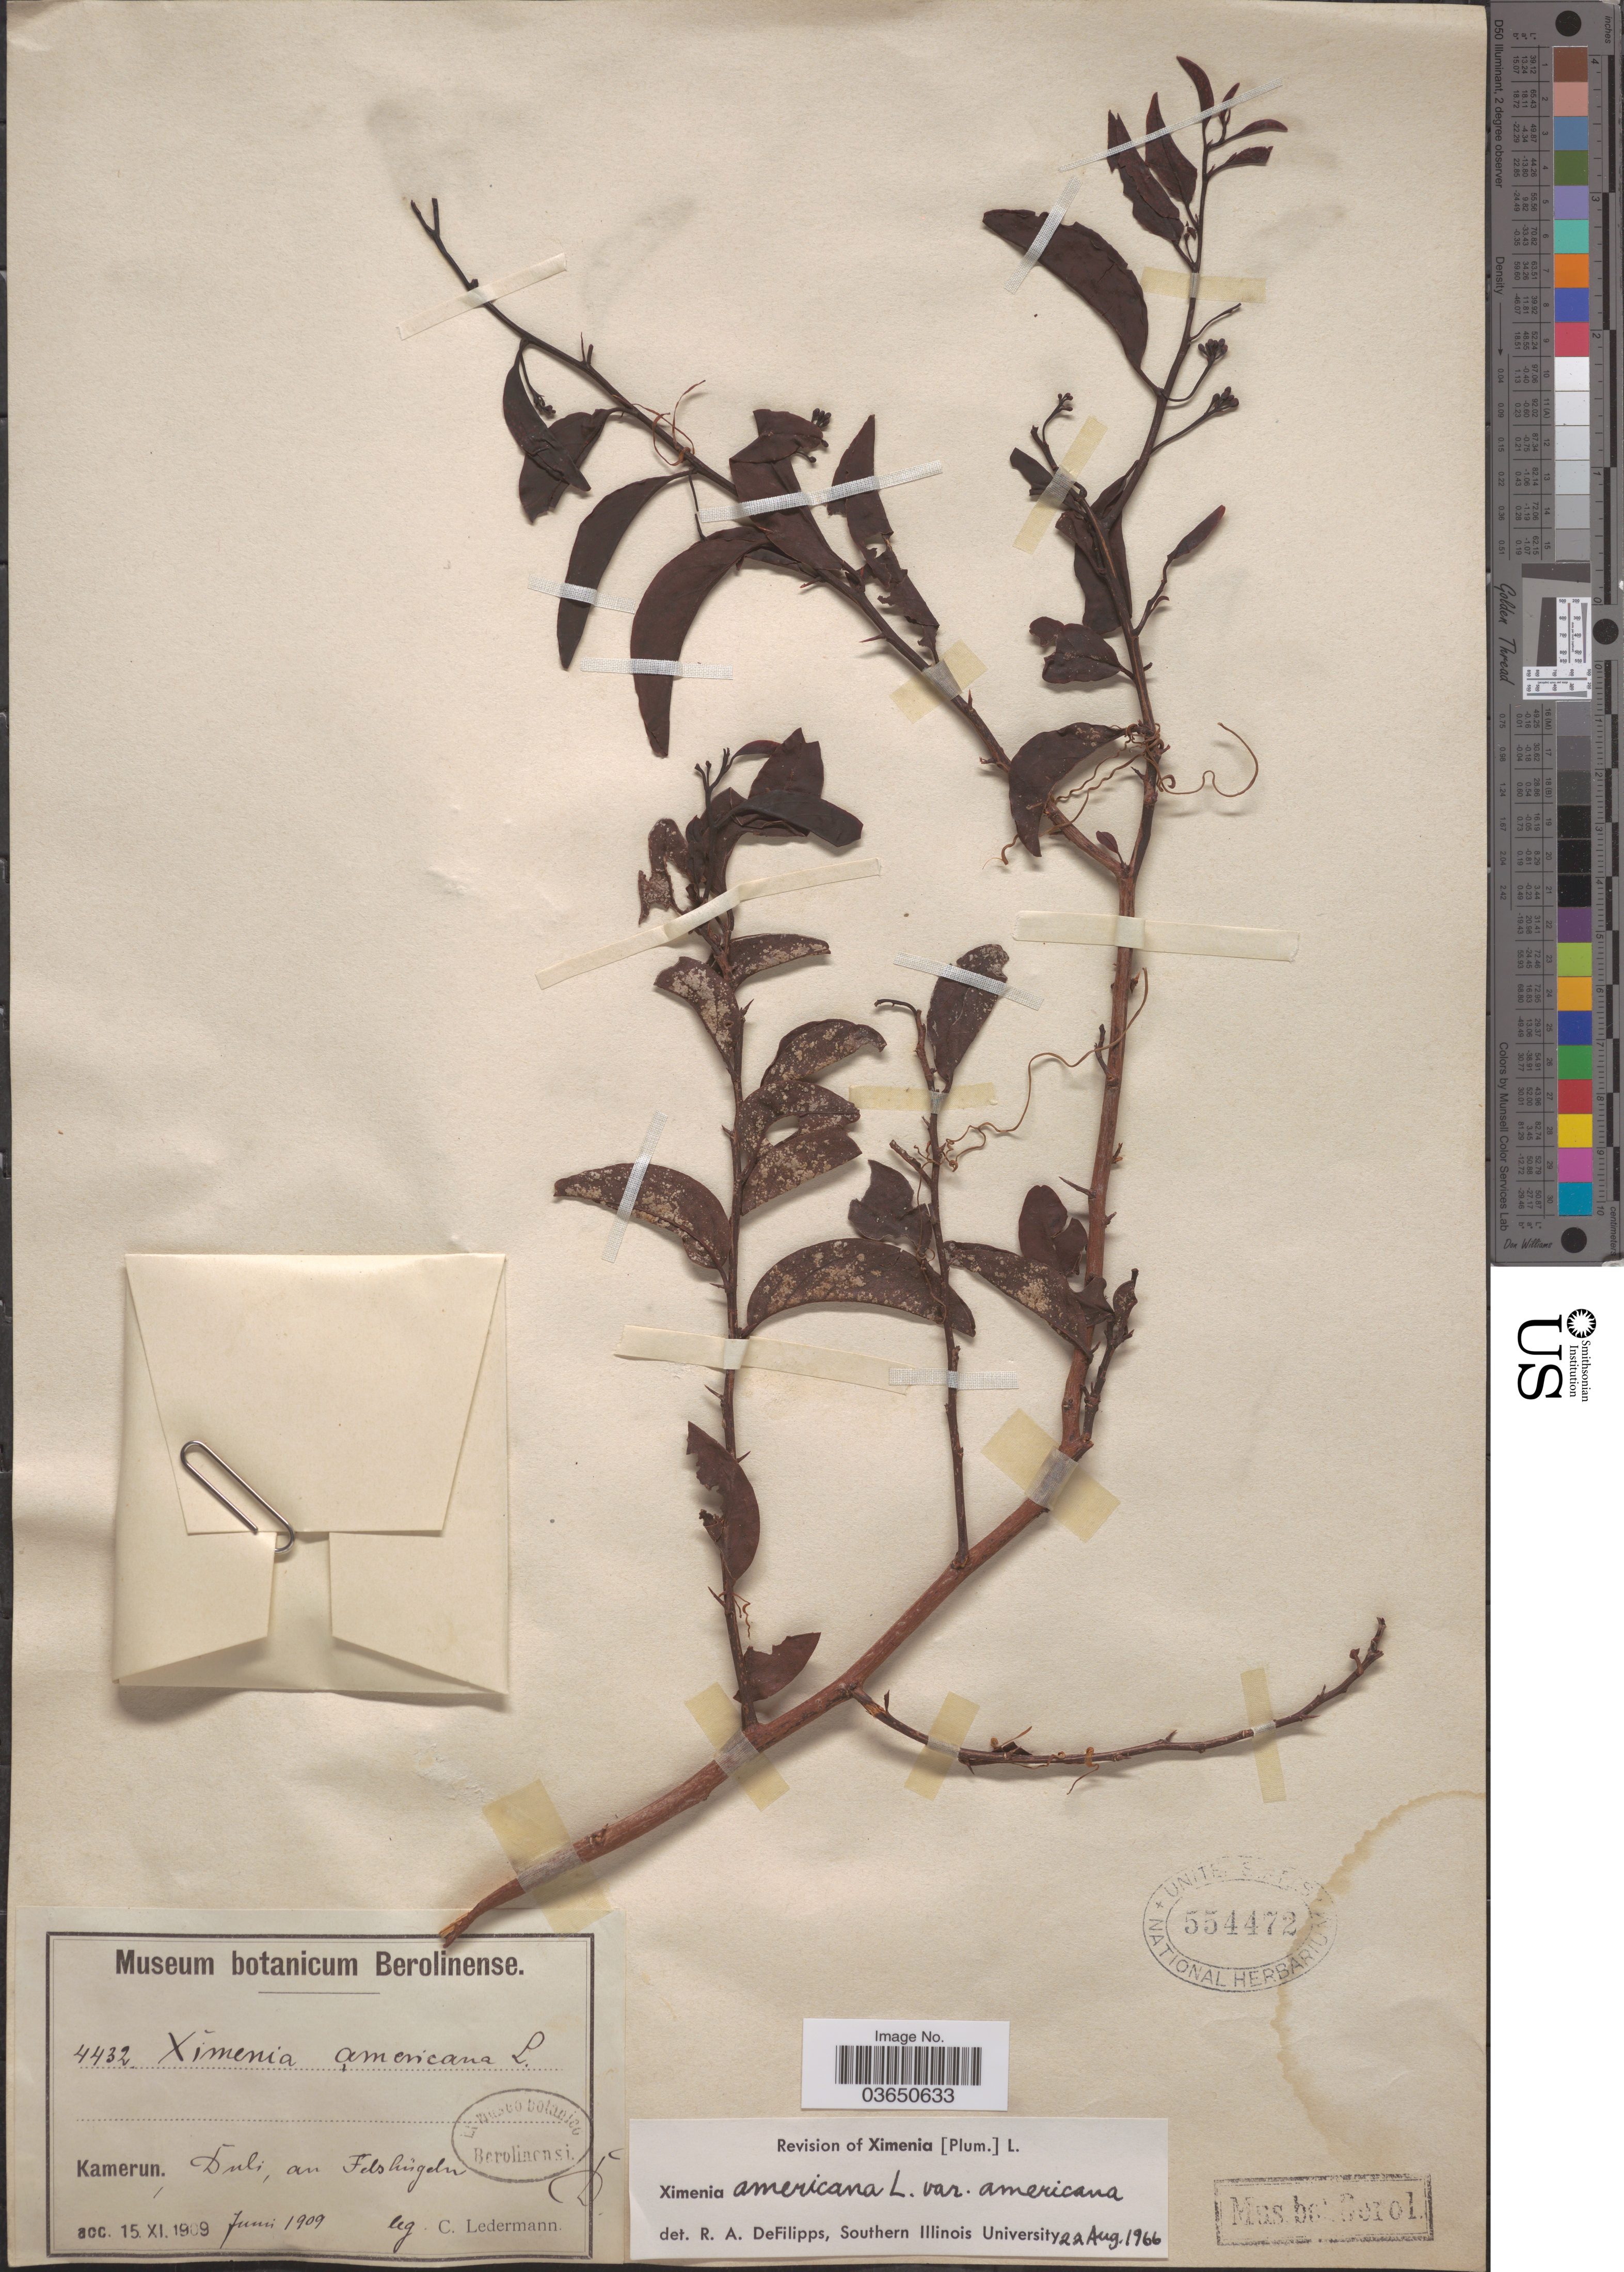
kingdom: Plantae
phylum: Tracheophyta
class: Magnoliopsida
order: Santalales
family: Ximeniaceae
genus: Ximenia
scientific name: Ximenia americana var. americana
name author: L.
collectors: C. Ledermann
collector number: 4432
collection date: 1909-06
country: Cameroon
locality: Kamerun. Duli, an Felshügeln.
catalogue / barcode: US 554472